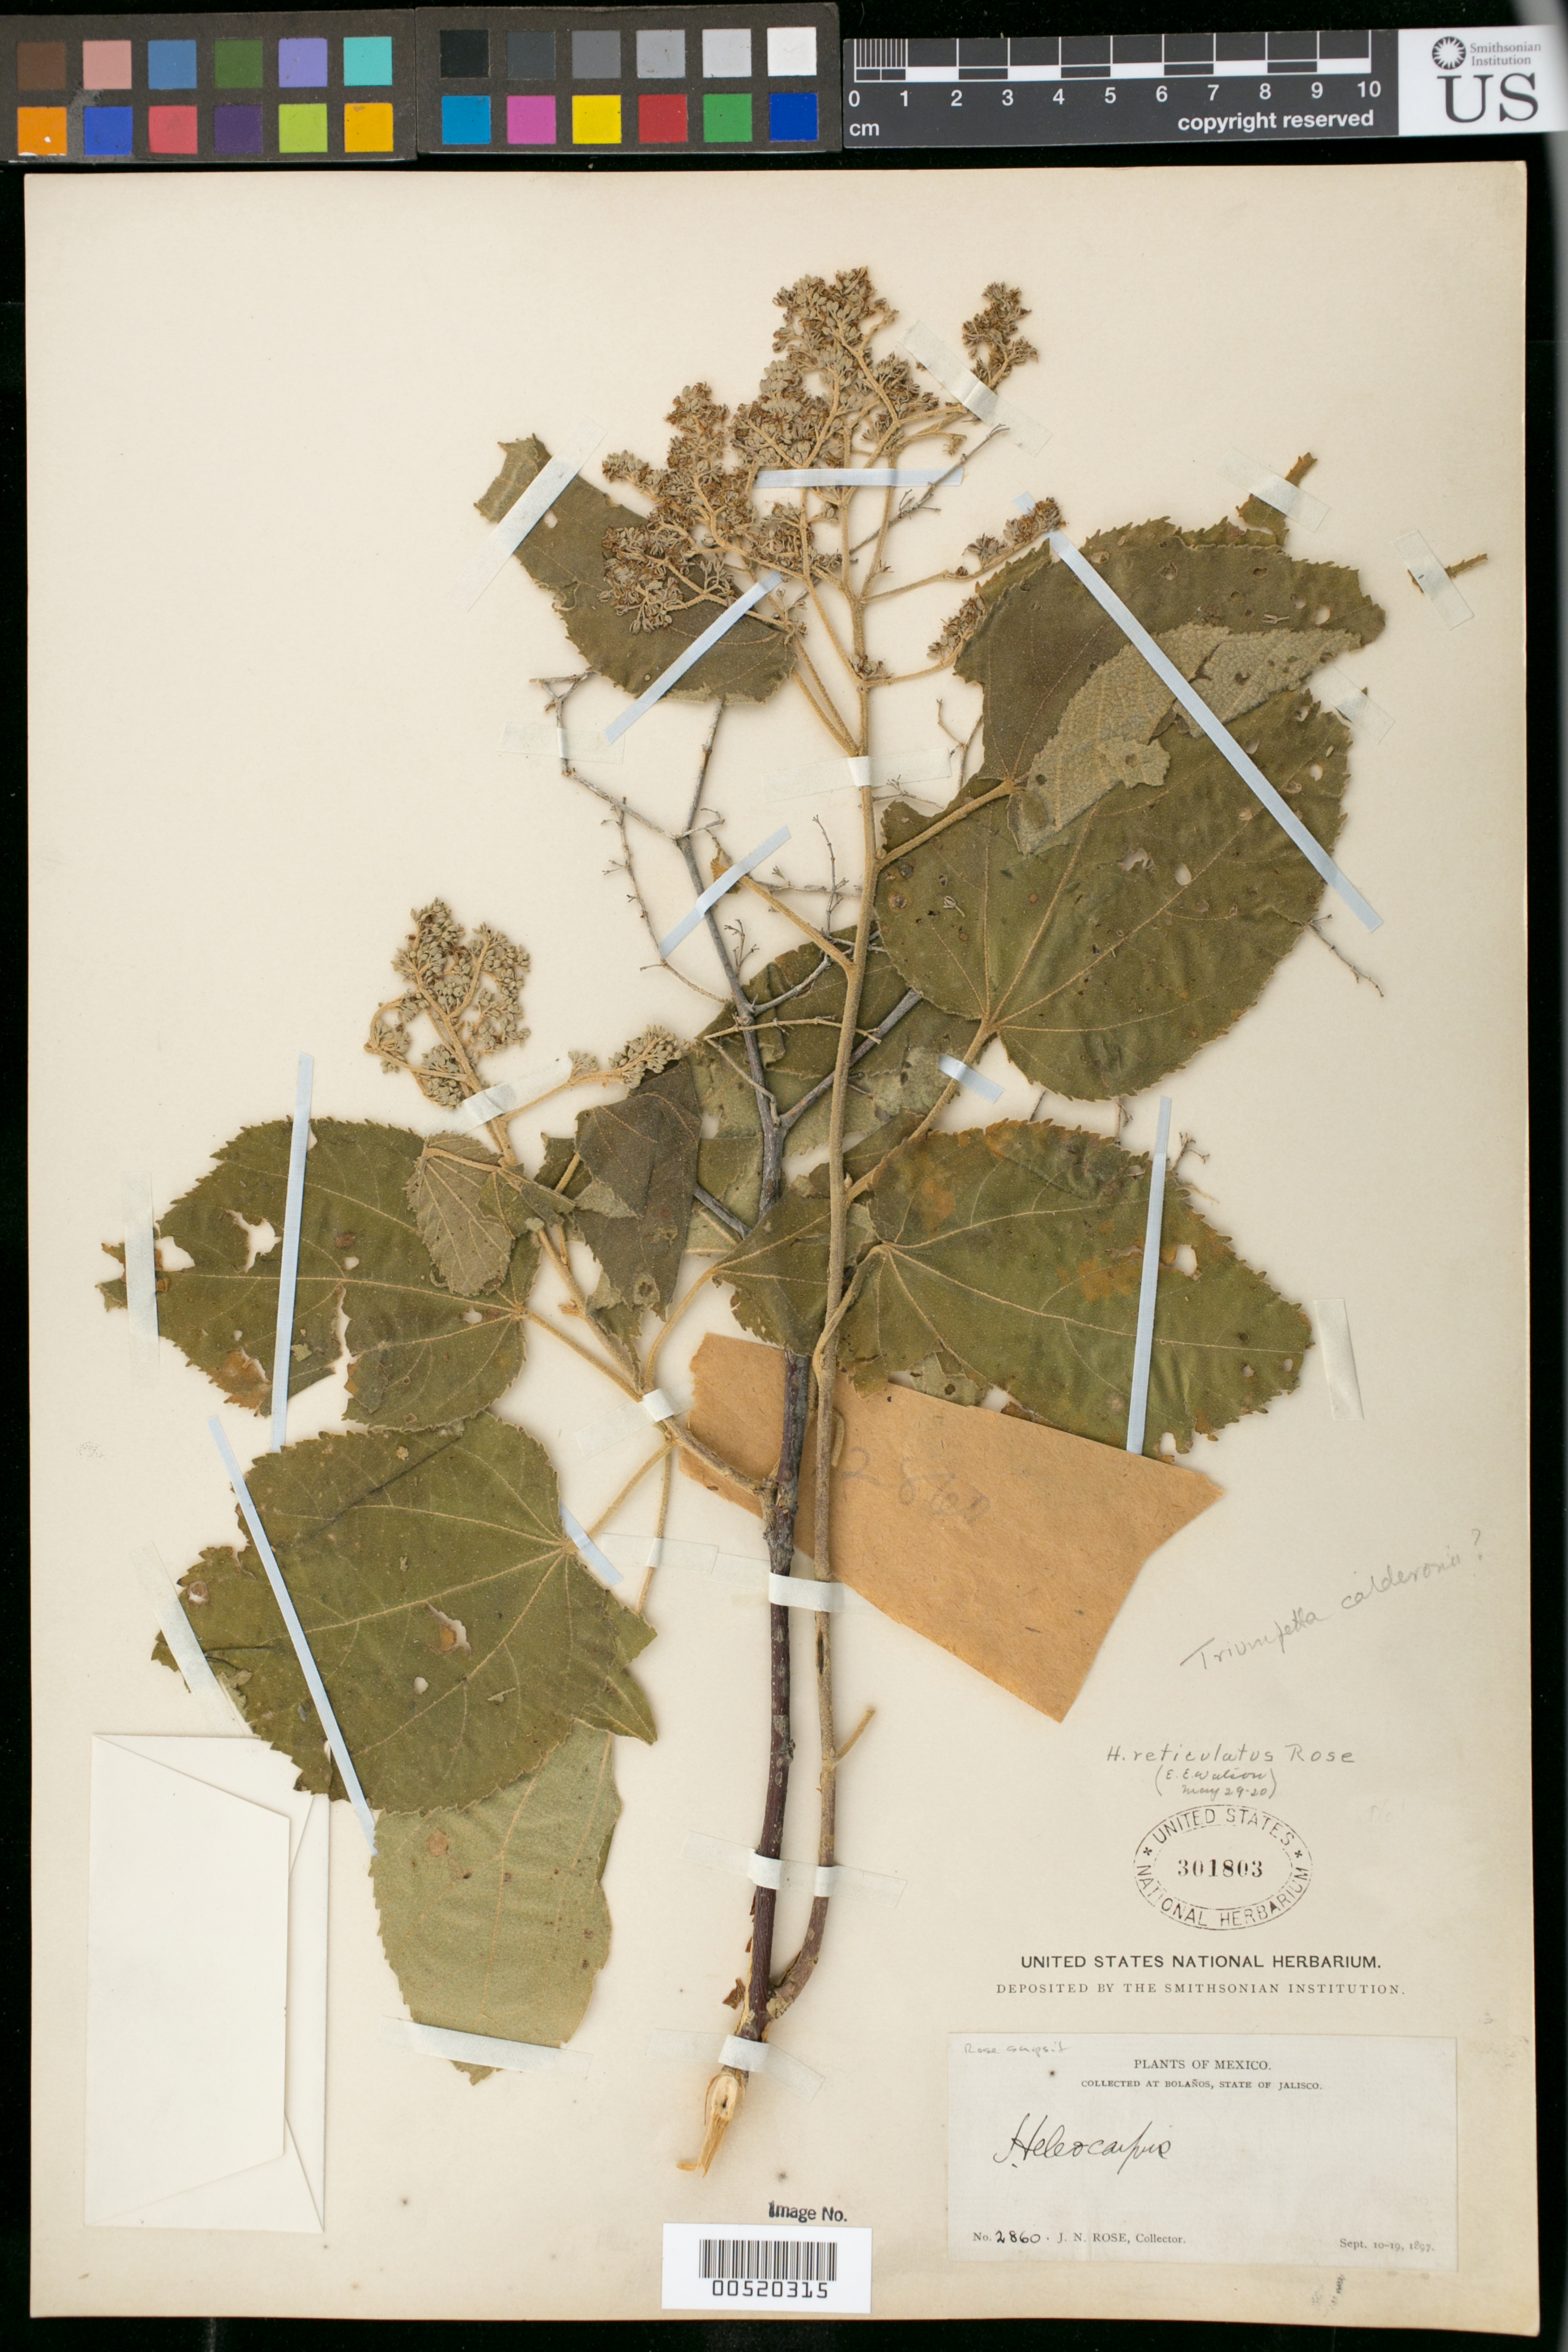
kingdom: Plantae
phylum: Tracheophyta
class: Magnoliopsida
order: Malvales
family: Malvaceae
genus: Heliocarpus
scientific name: Heliocarpus laevis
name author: Rose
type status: Type Number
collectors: J. N. Rose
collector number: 2860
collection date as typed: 10 Sep 1897 to 19 Sep 1897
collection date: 1897-09-10/1897-09-19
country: Mexico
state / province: Jalisco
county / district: Bolaños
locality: Bolaños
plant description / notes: Dubiously a type, although protologue of Heliocarpus laevis Rose cites type as Rose 2860. US has 3 sheets labeled respectively as 2860, 2860a, & 2860b. Only the latter two were annotated by Rose with this name.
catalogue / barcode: US 301803